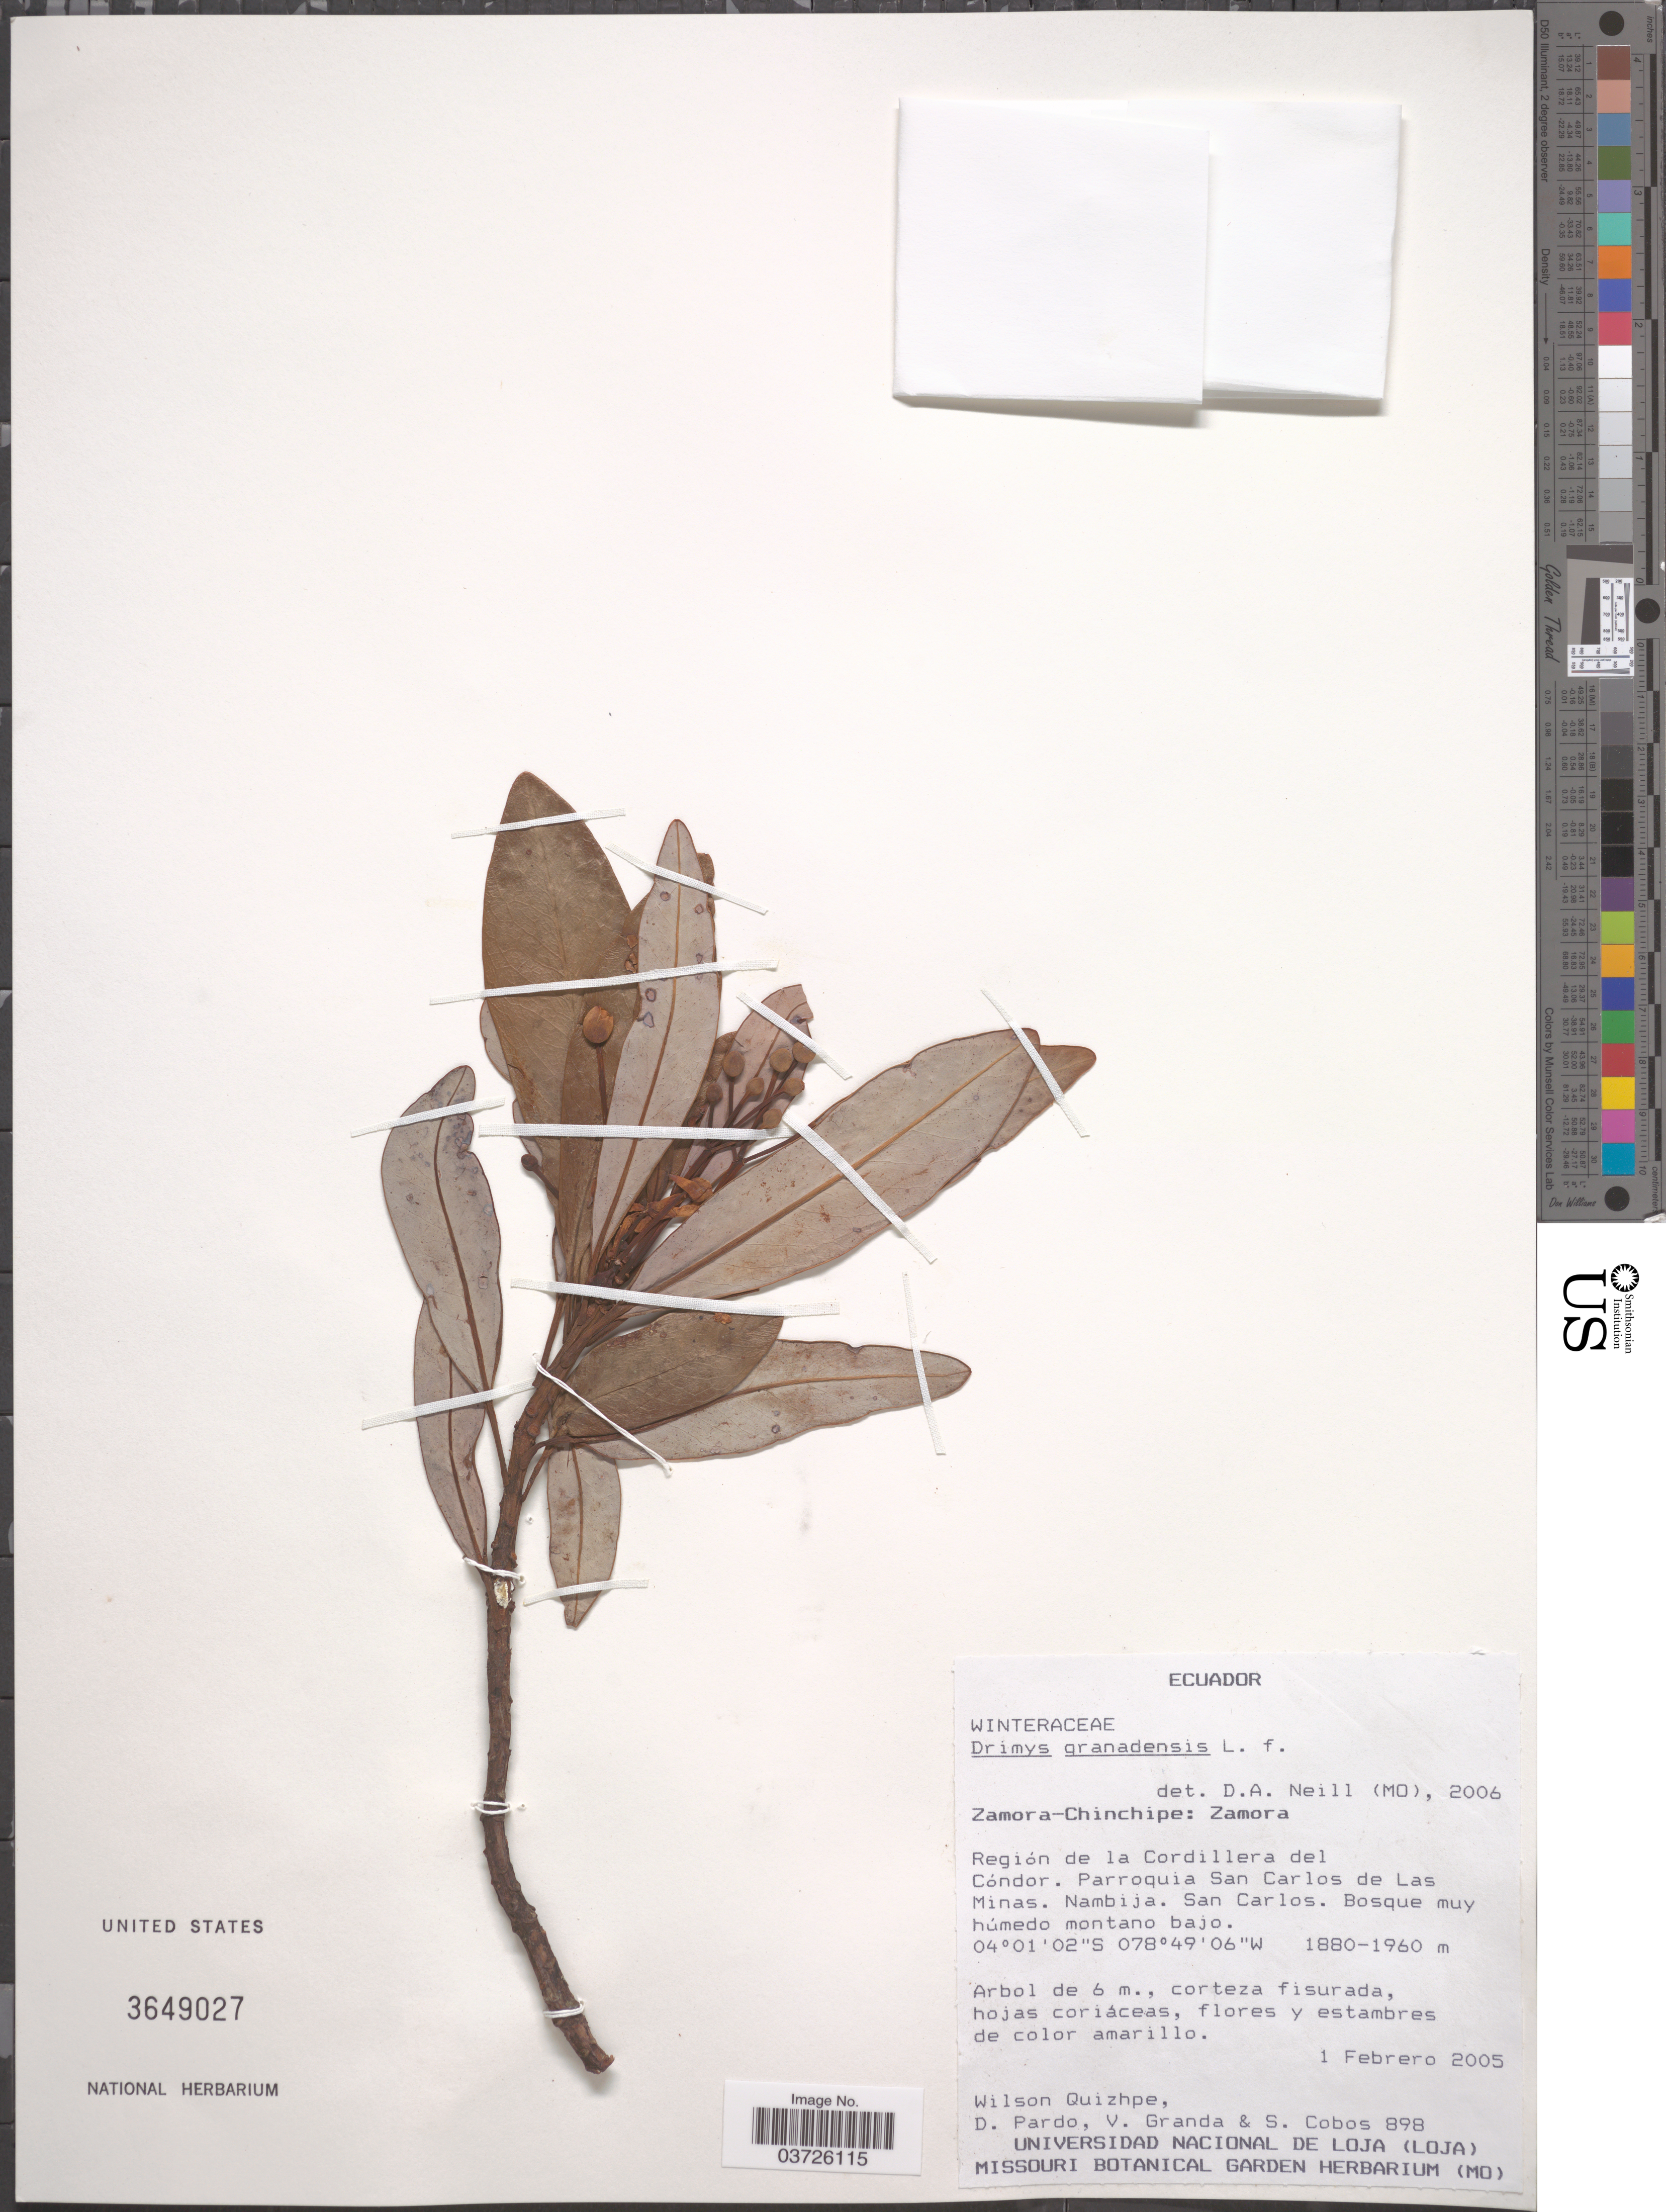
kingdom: Plantae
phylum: Tracheophyta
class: Magnoliopsida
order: Canellales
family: Winteraceae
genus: Drimys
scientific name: Drimys granadensis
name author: L. f.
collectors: W. Quizhpe, D. Pardo, V. Granda & S. Cobos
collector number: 898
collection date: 2005-02-01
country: Ecuador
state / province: Zamora-Chinchipe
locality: Zamora. Región de la Cordillera del Cóndor. Parroquia San Carlos de Las Minas. Nambija. San Carlos.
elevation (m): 1880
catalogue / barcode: US 3649027